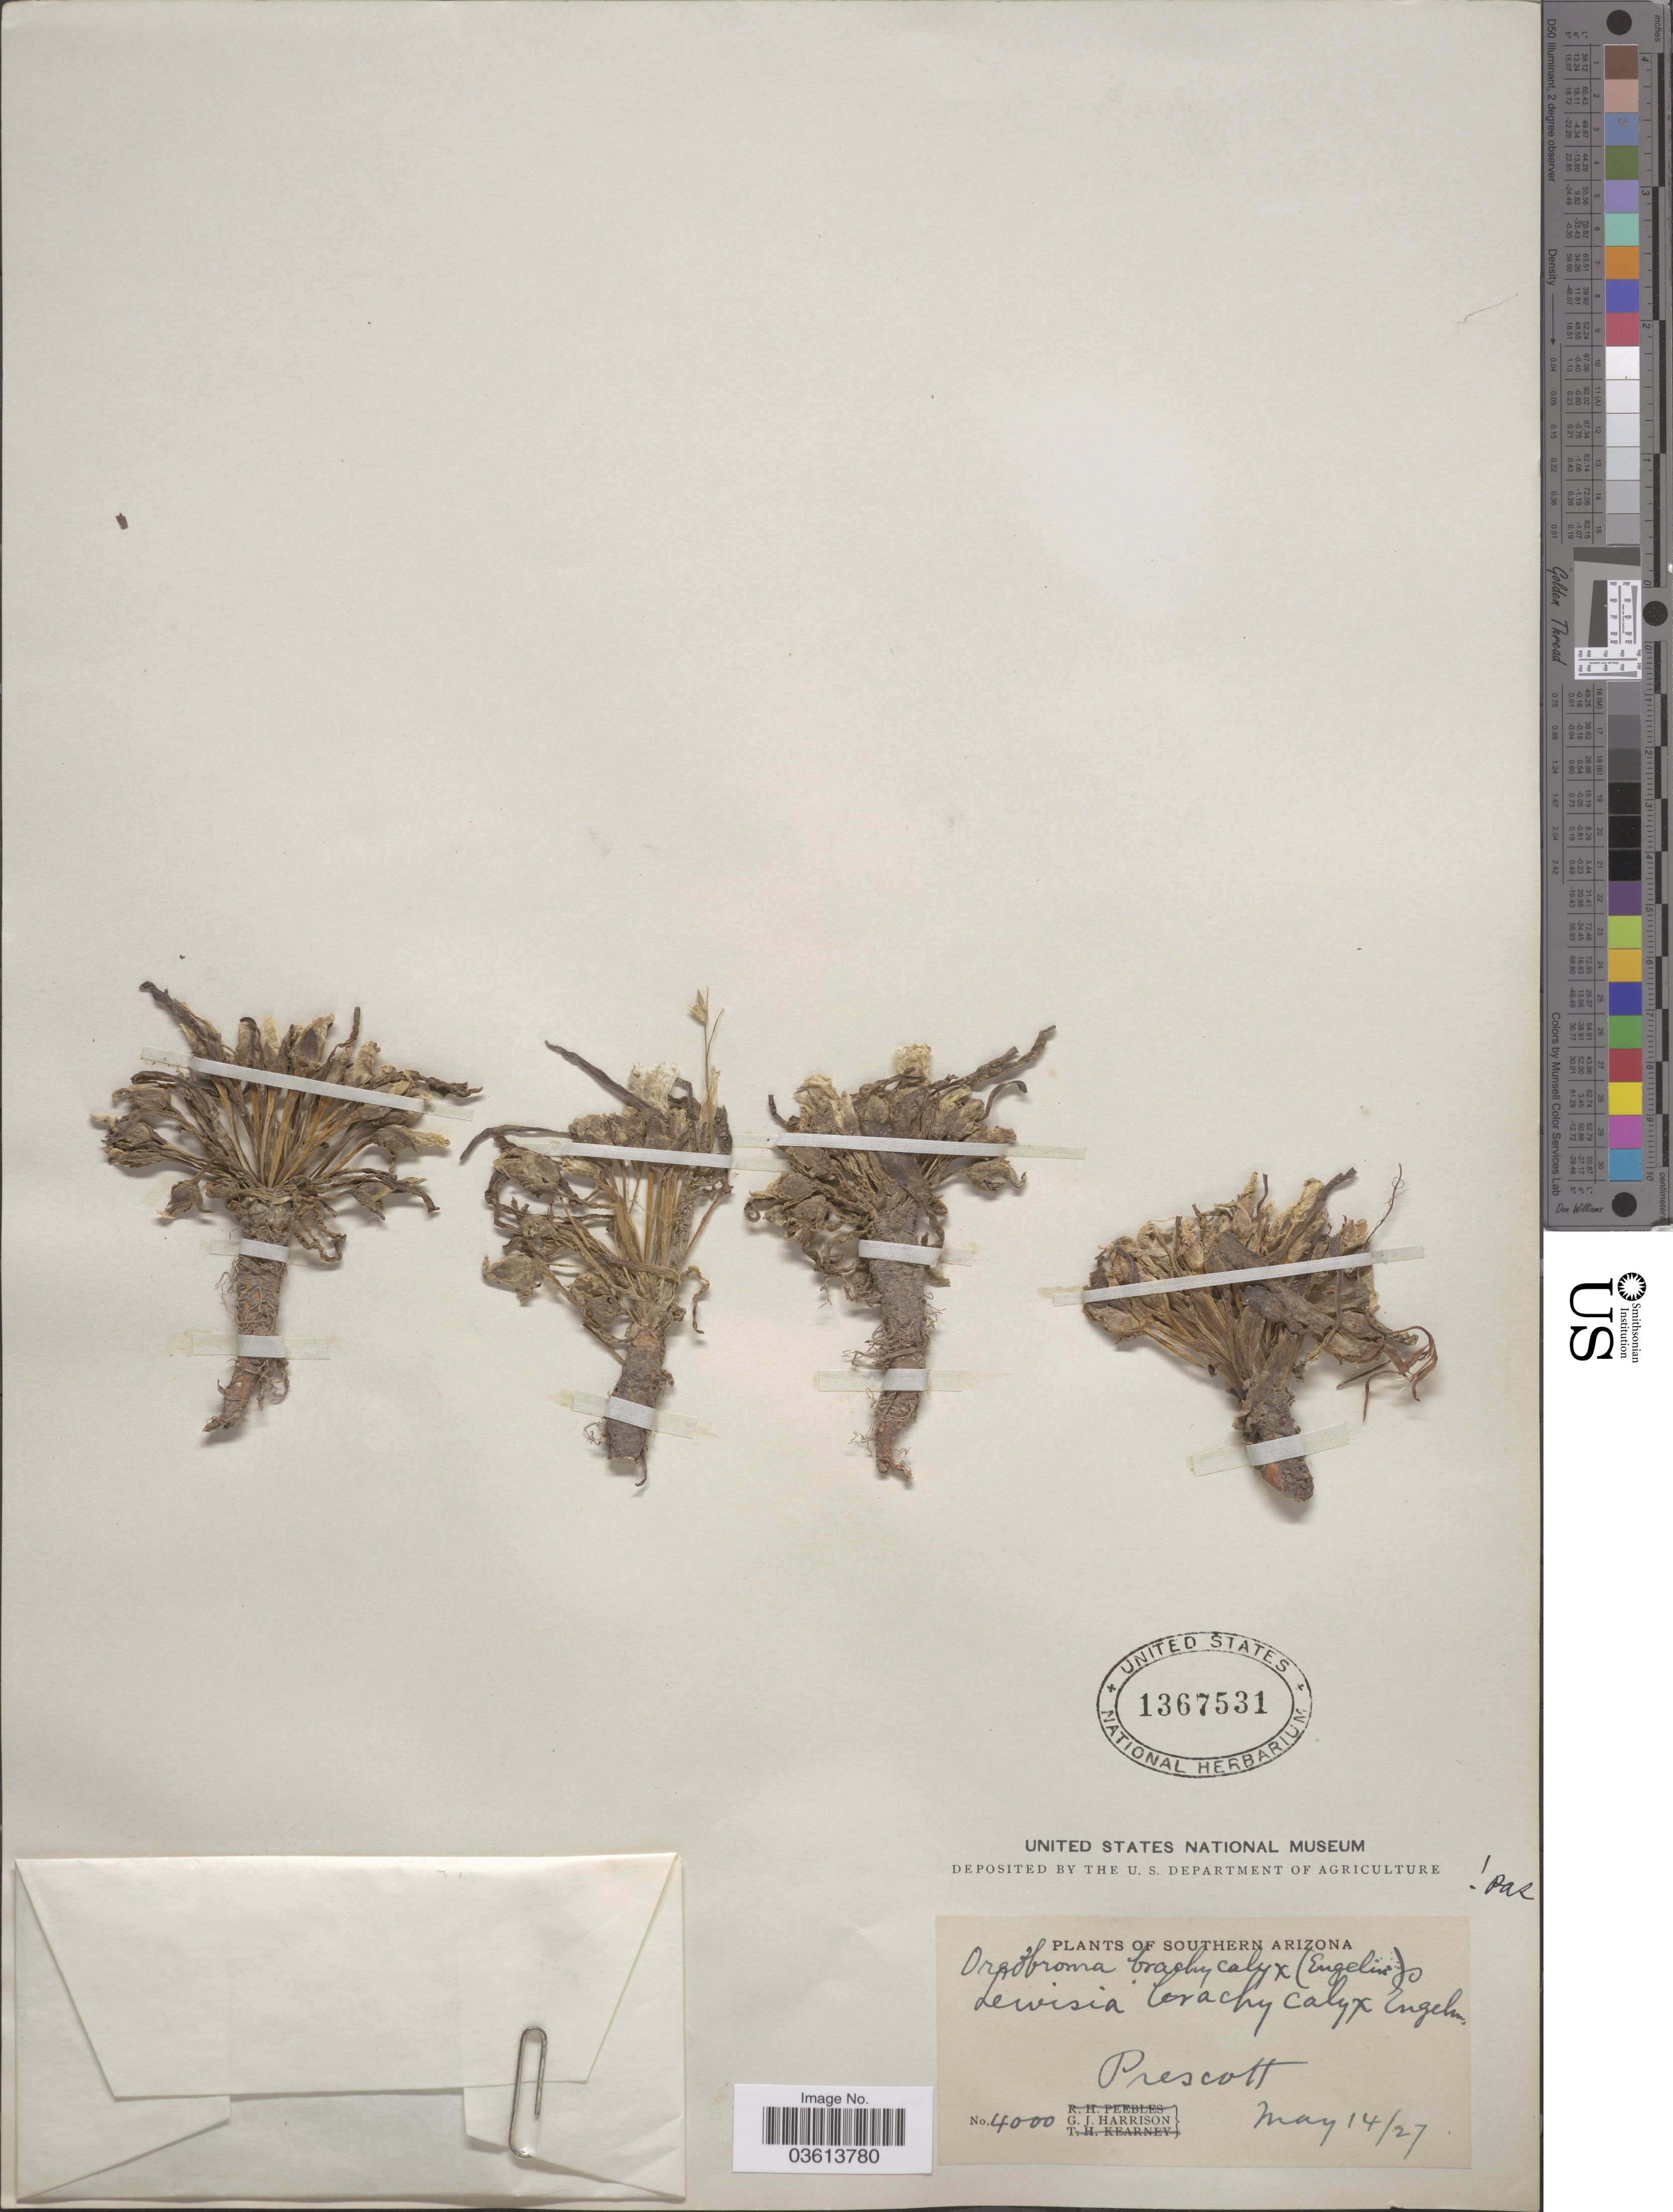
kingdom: Plantae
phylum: Tracheophyta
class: Magnoliopsida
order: Caryophyllales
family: Montiaceae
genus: Lewisia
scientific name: Lewisia brachycalyx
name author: Engelm. ex A. Gray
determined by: Taylor, R.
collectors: G. J. Harrison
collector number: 4000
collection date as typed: Transcribed d/m/y: 14/5/27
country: United States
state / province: Arizona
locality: Southern Arizona. Prescott.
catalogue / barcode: US 1367531